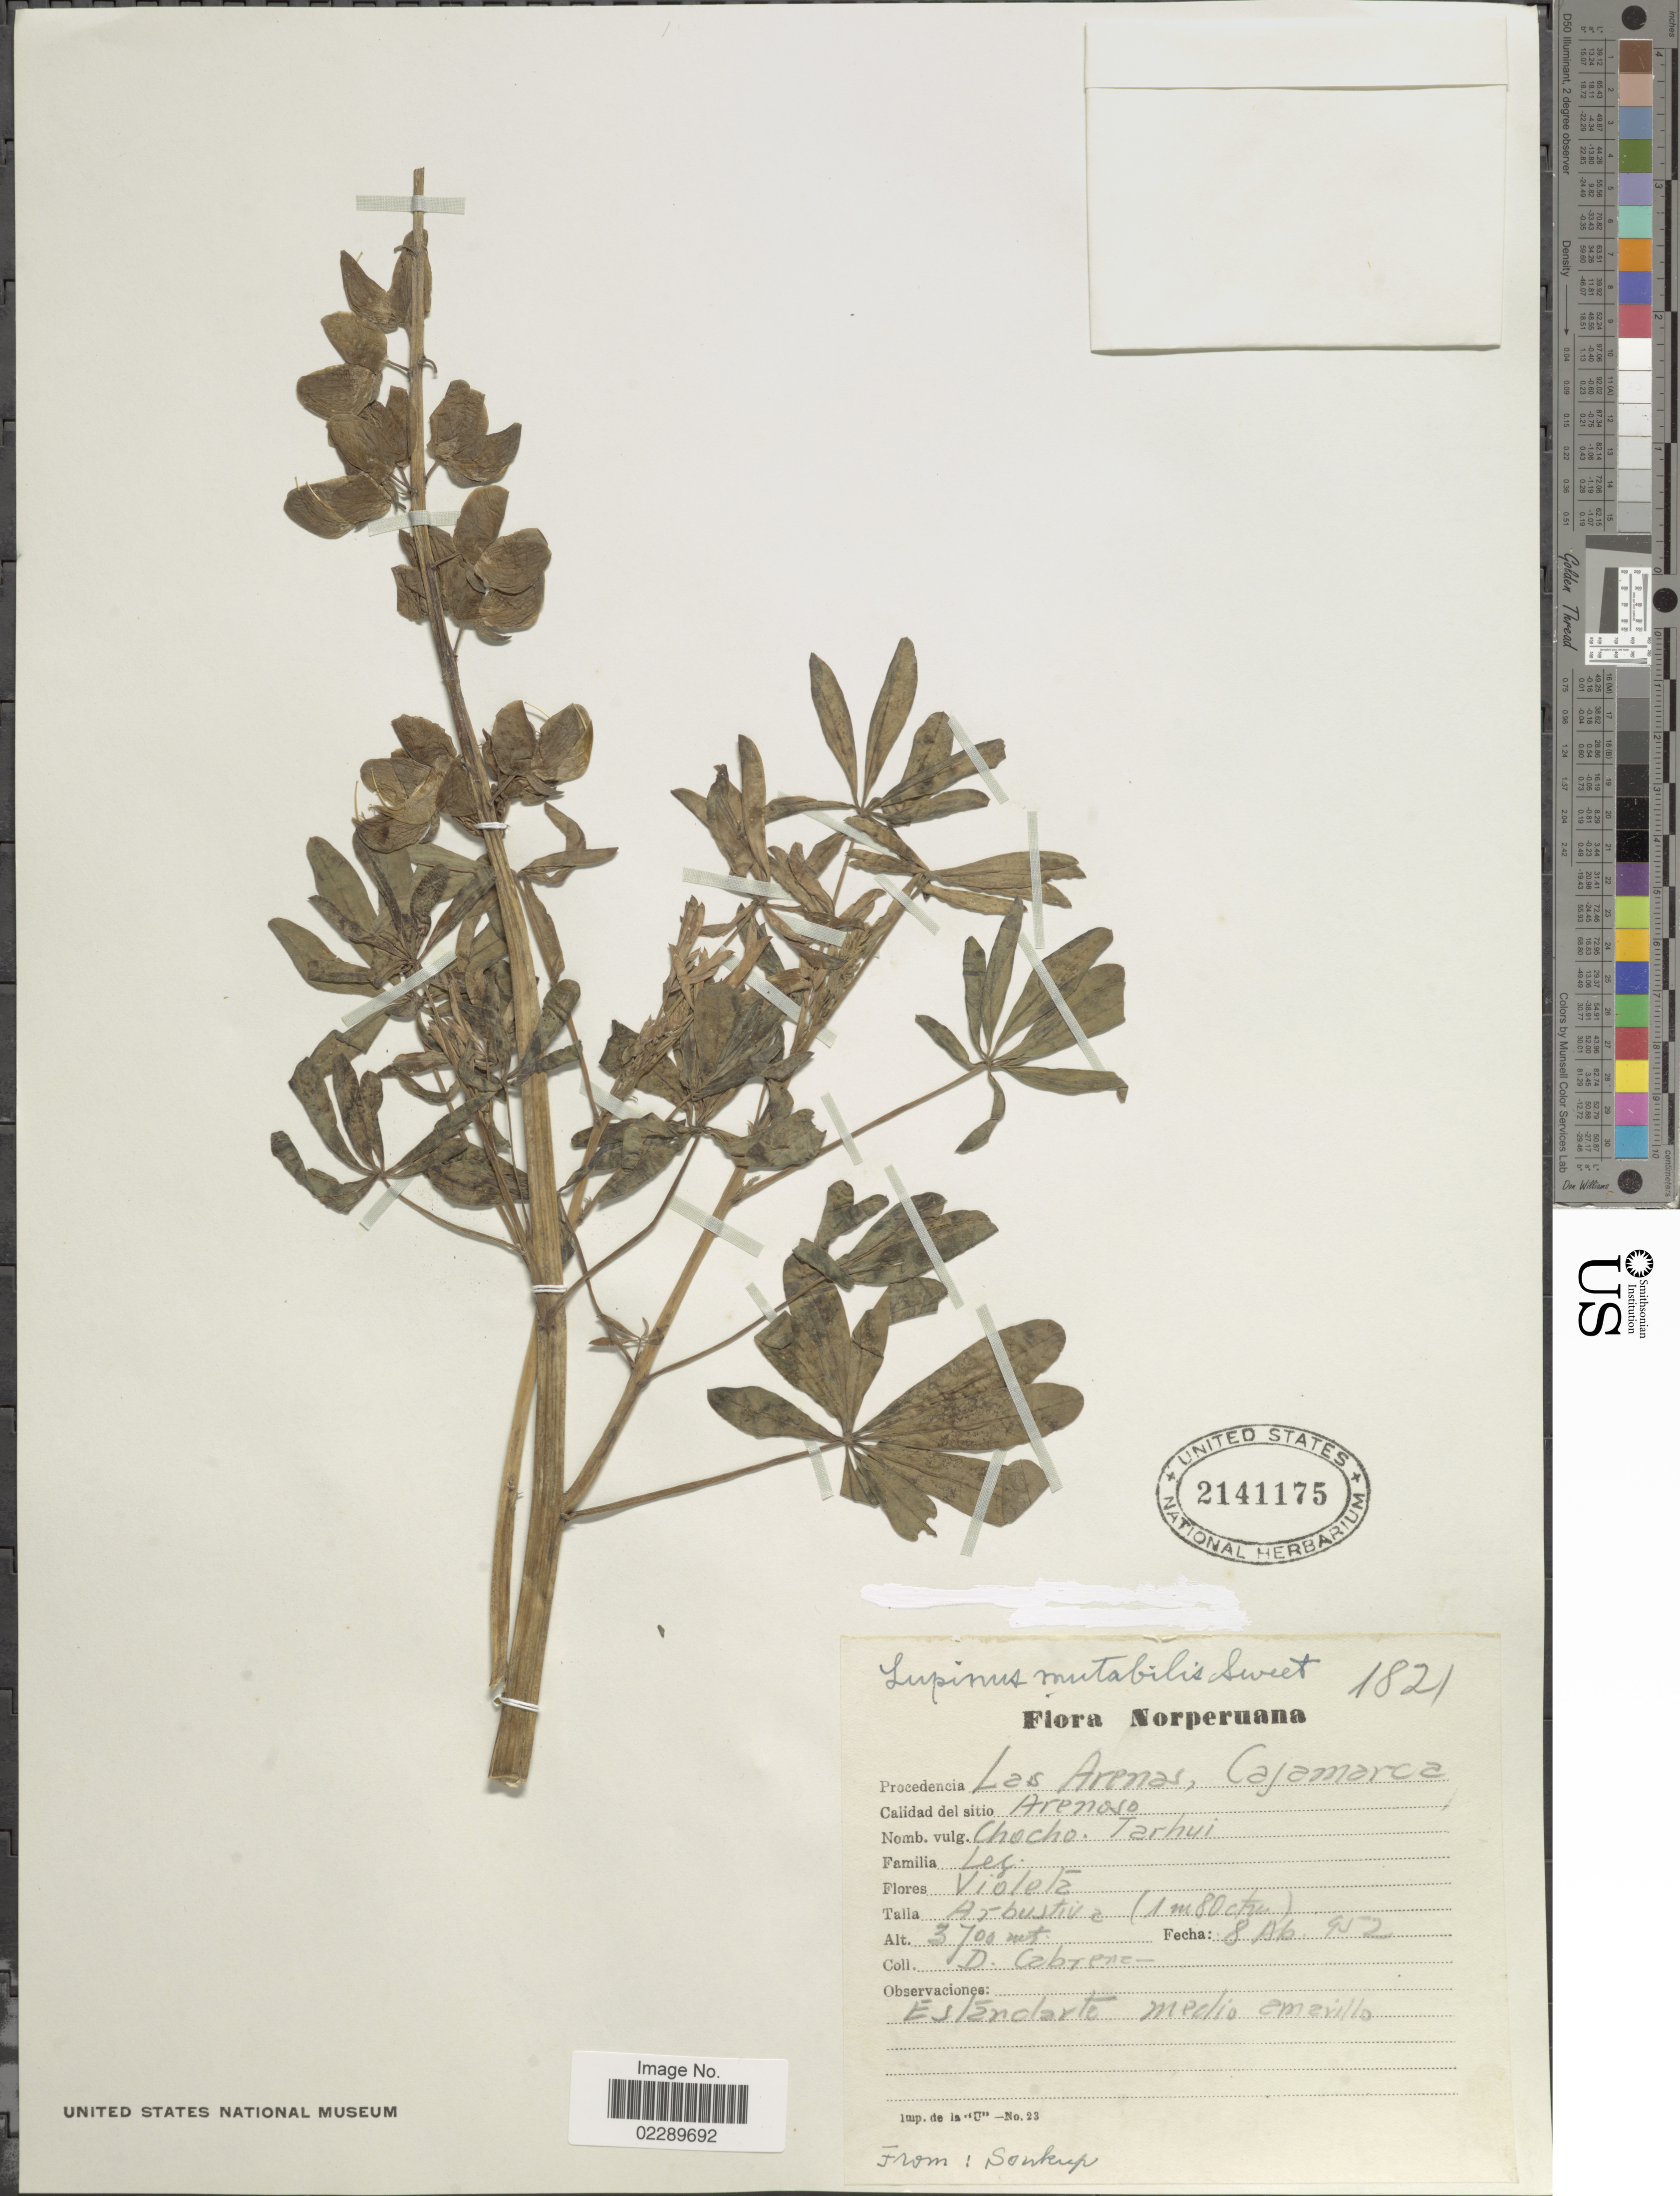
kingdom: Plantae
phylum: Tracheophyta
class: Magnoliopsida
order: Fabales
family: Fabaceae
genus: Lupinus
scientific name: Lupinus mutabilis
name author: Sweet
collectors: D. Cabrera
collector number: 1821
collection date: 1952-04-08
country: Peru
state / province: Cajamarca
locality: La Arenas, Cajamarca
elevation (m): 3700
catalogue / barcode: US 2141175